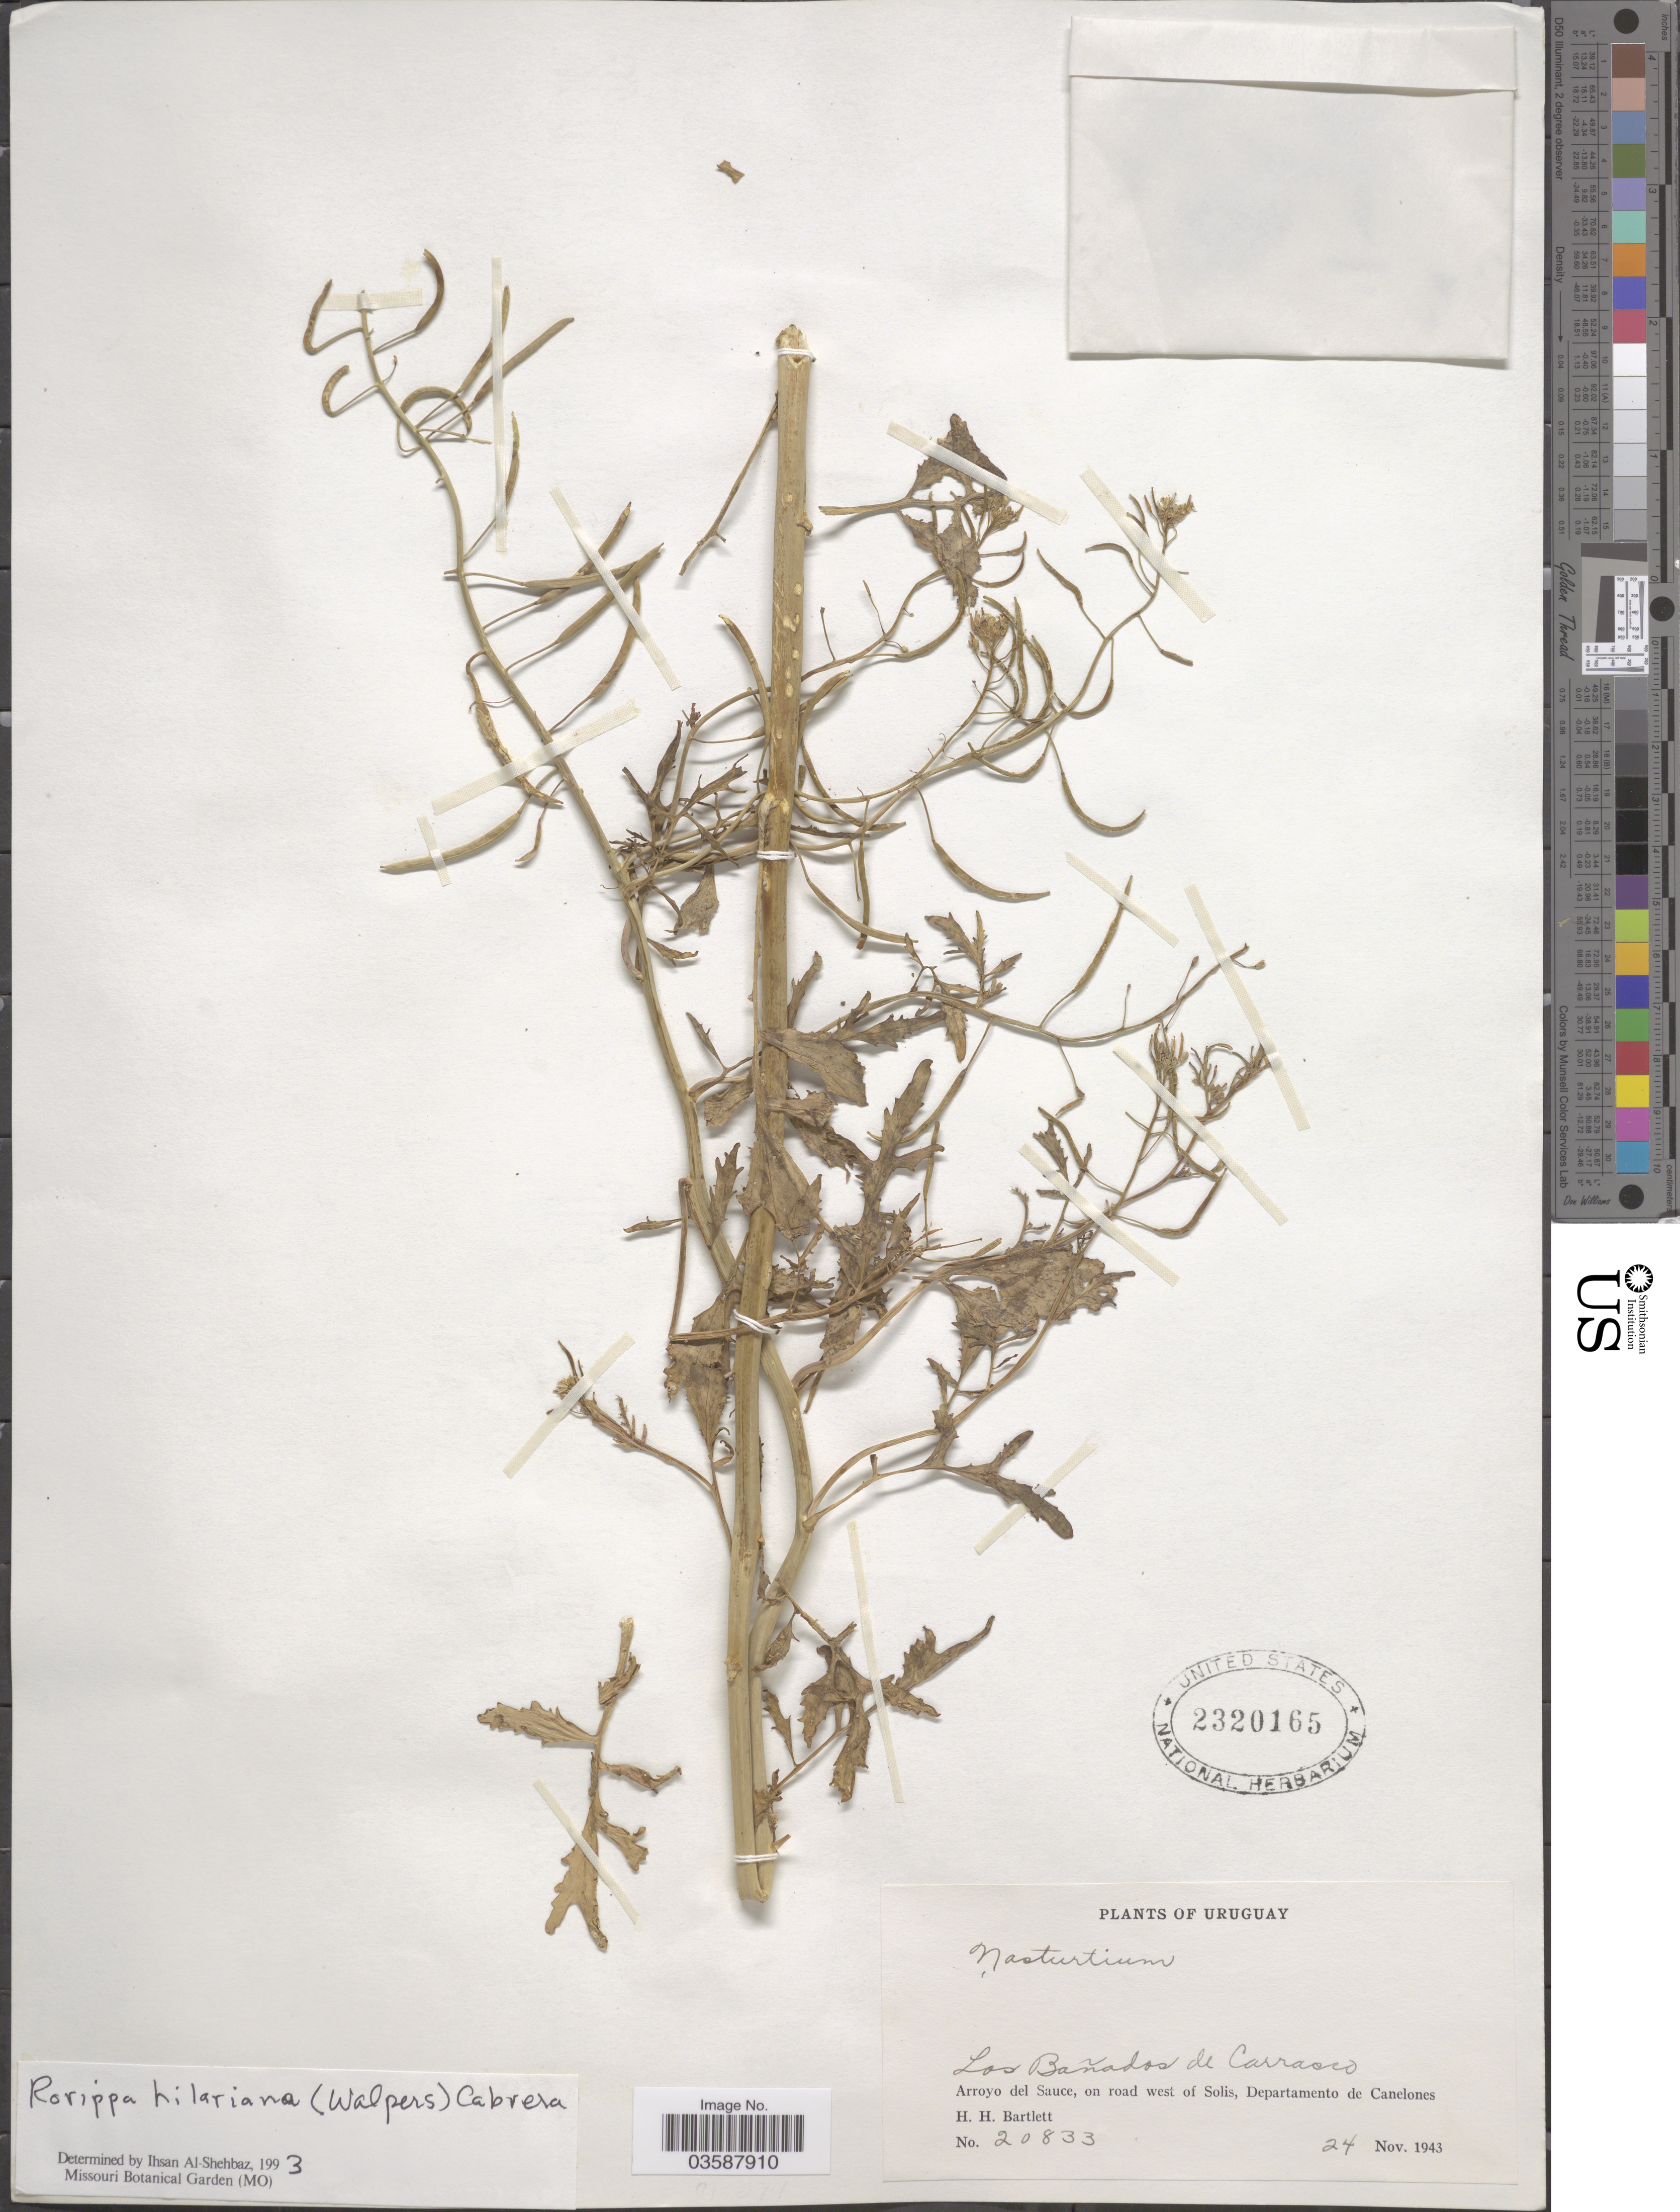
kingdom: Plantae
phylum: Tracheophyta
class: Magnoliopsida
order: Brassicales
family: Brassicaceae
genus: Rorippa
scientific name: Rorippa hilariana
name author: (Walp.) Cabrera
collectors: H. H. Bartlett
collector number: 20833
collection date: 1943-11-24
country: Uruguay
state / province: Canelones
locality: Los Bañados de Carrasco, Arroyo del Sauce, on road west of Solis, Departamento de Canelones.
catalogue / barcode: US 2320165